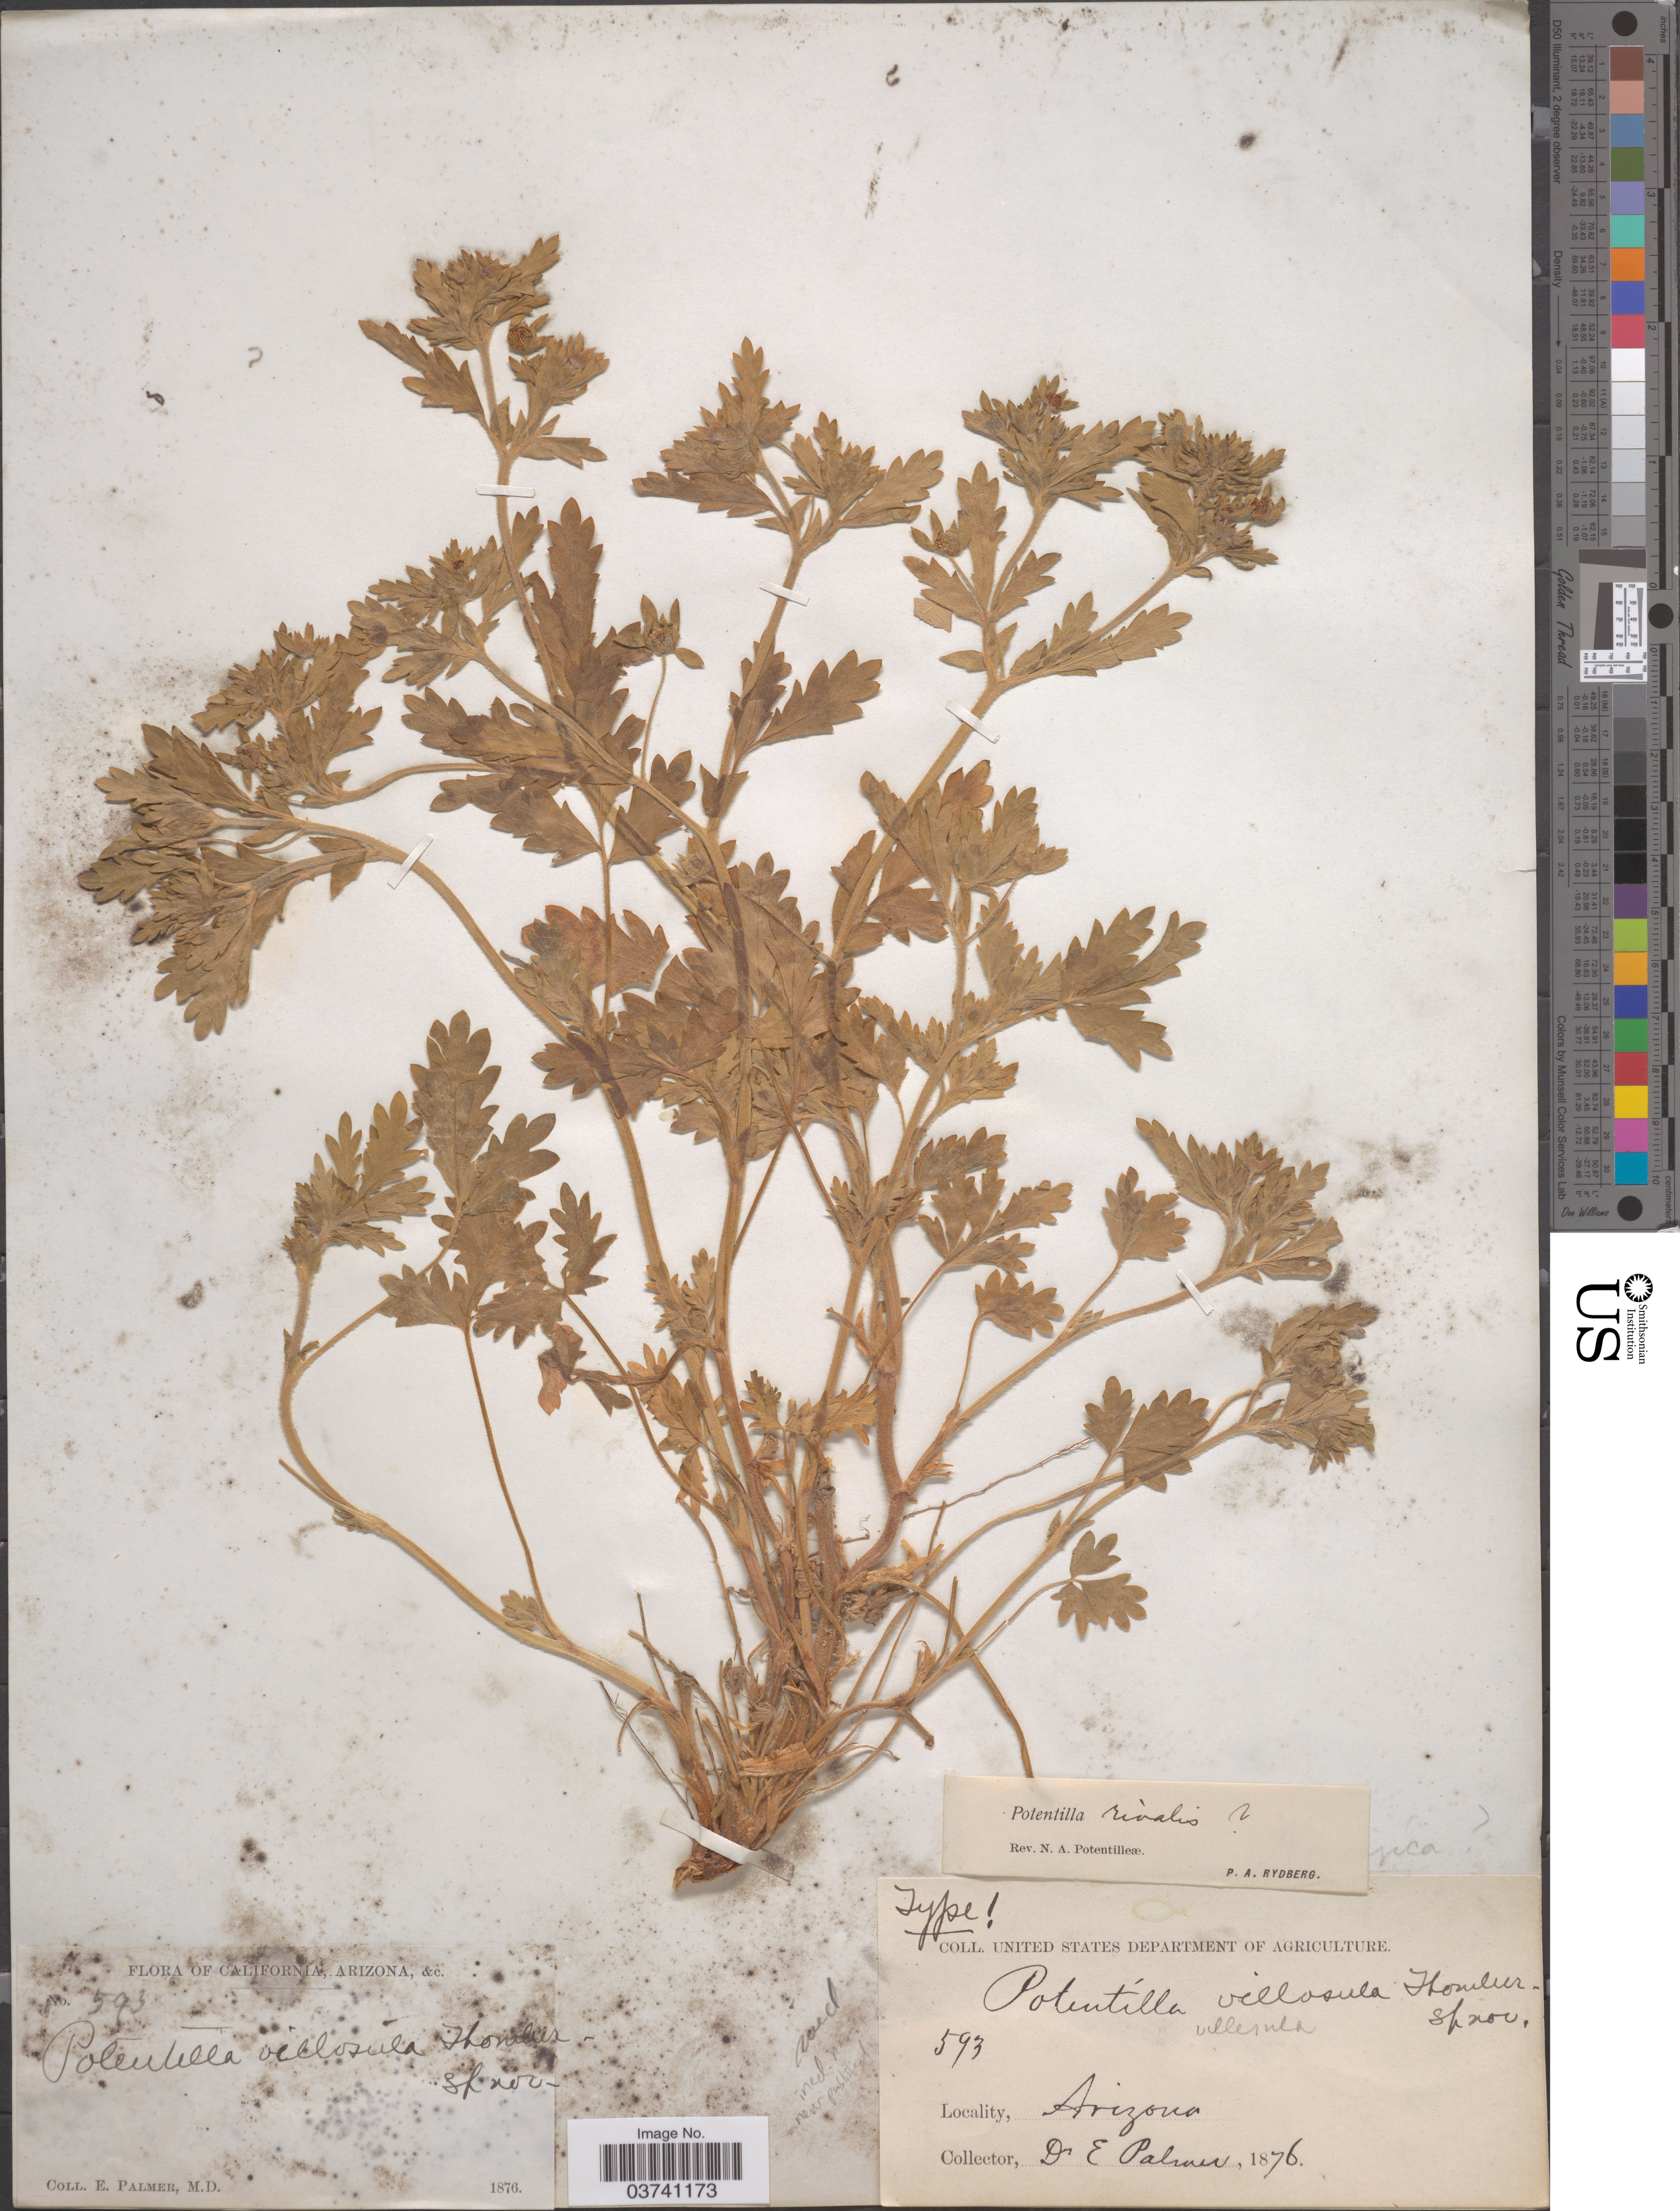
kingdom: Plantae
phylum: Tracheophyta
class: Magnoliopsida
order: Rosales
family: Rosaceae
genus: Potentilla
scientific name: Potentilla rivalis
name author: Nutt.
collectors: E. Palmer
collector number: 593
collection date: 1876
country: United States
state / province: Arizona